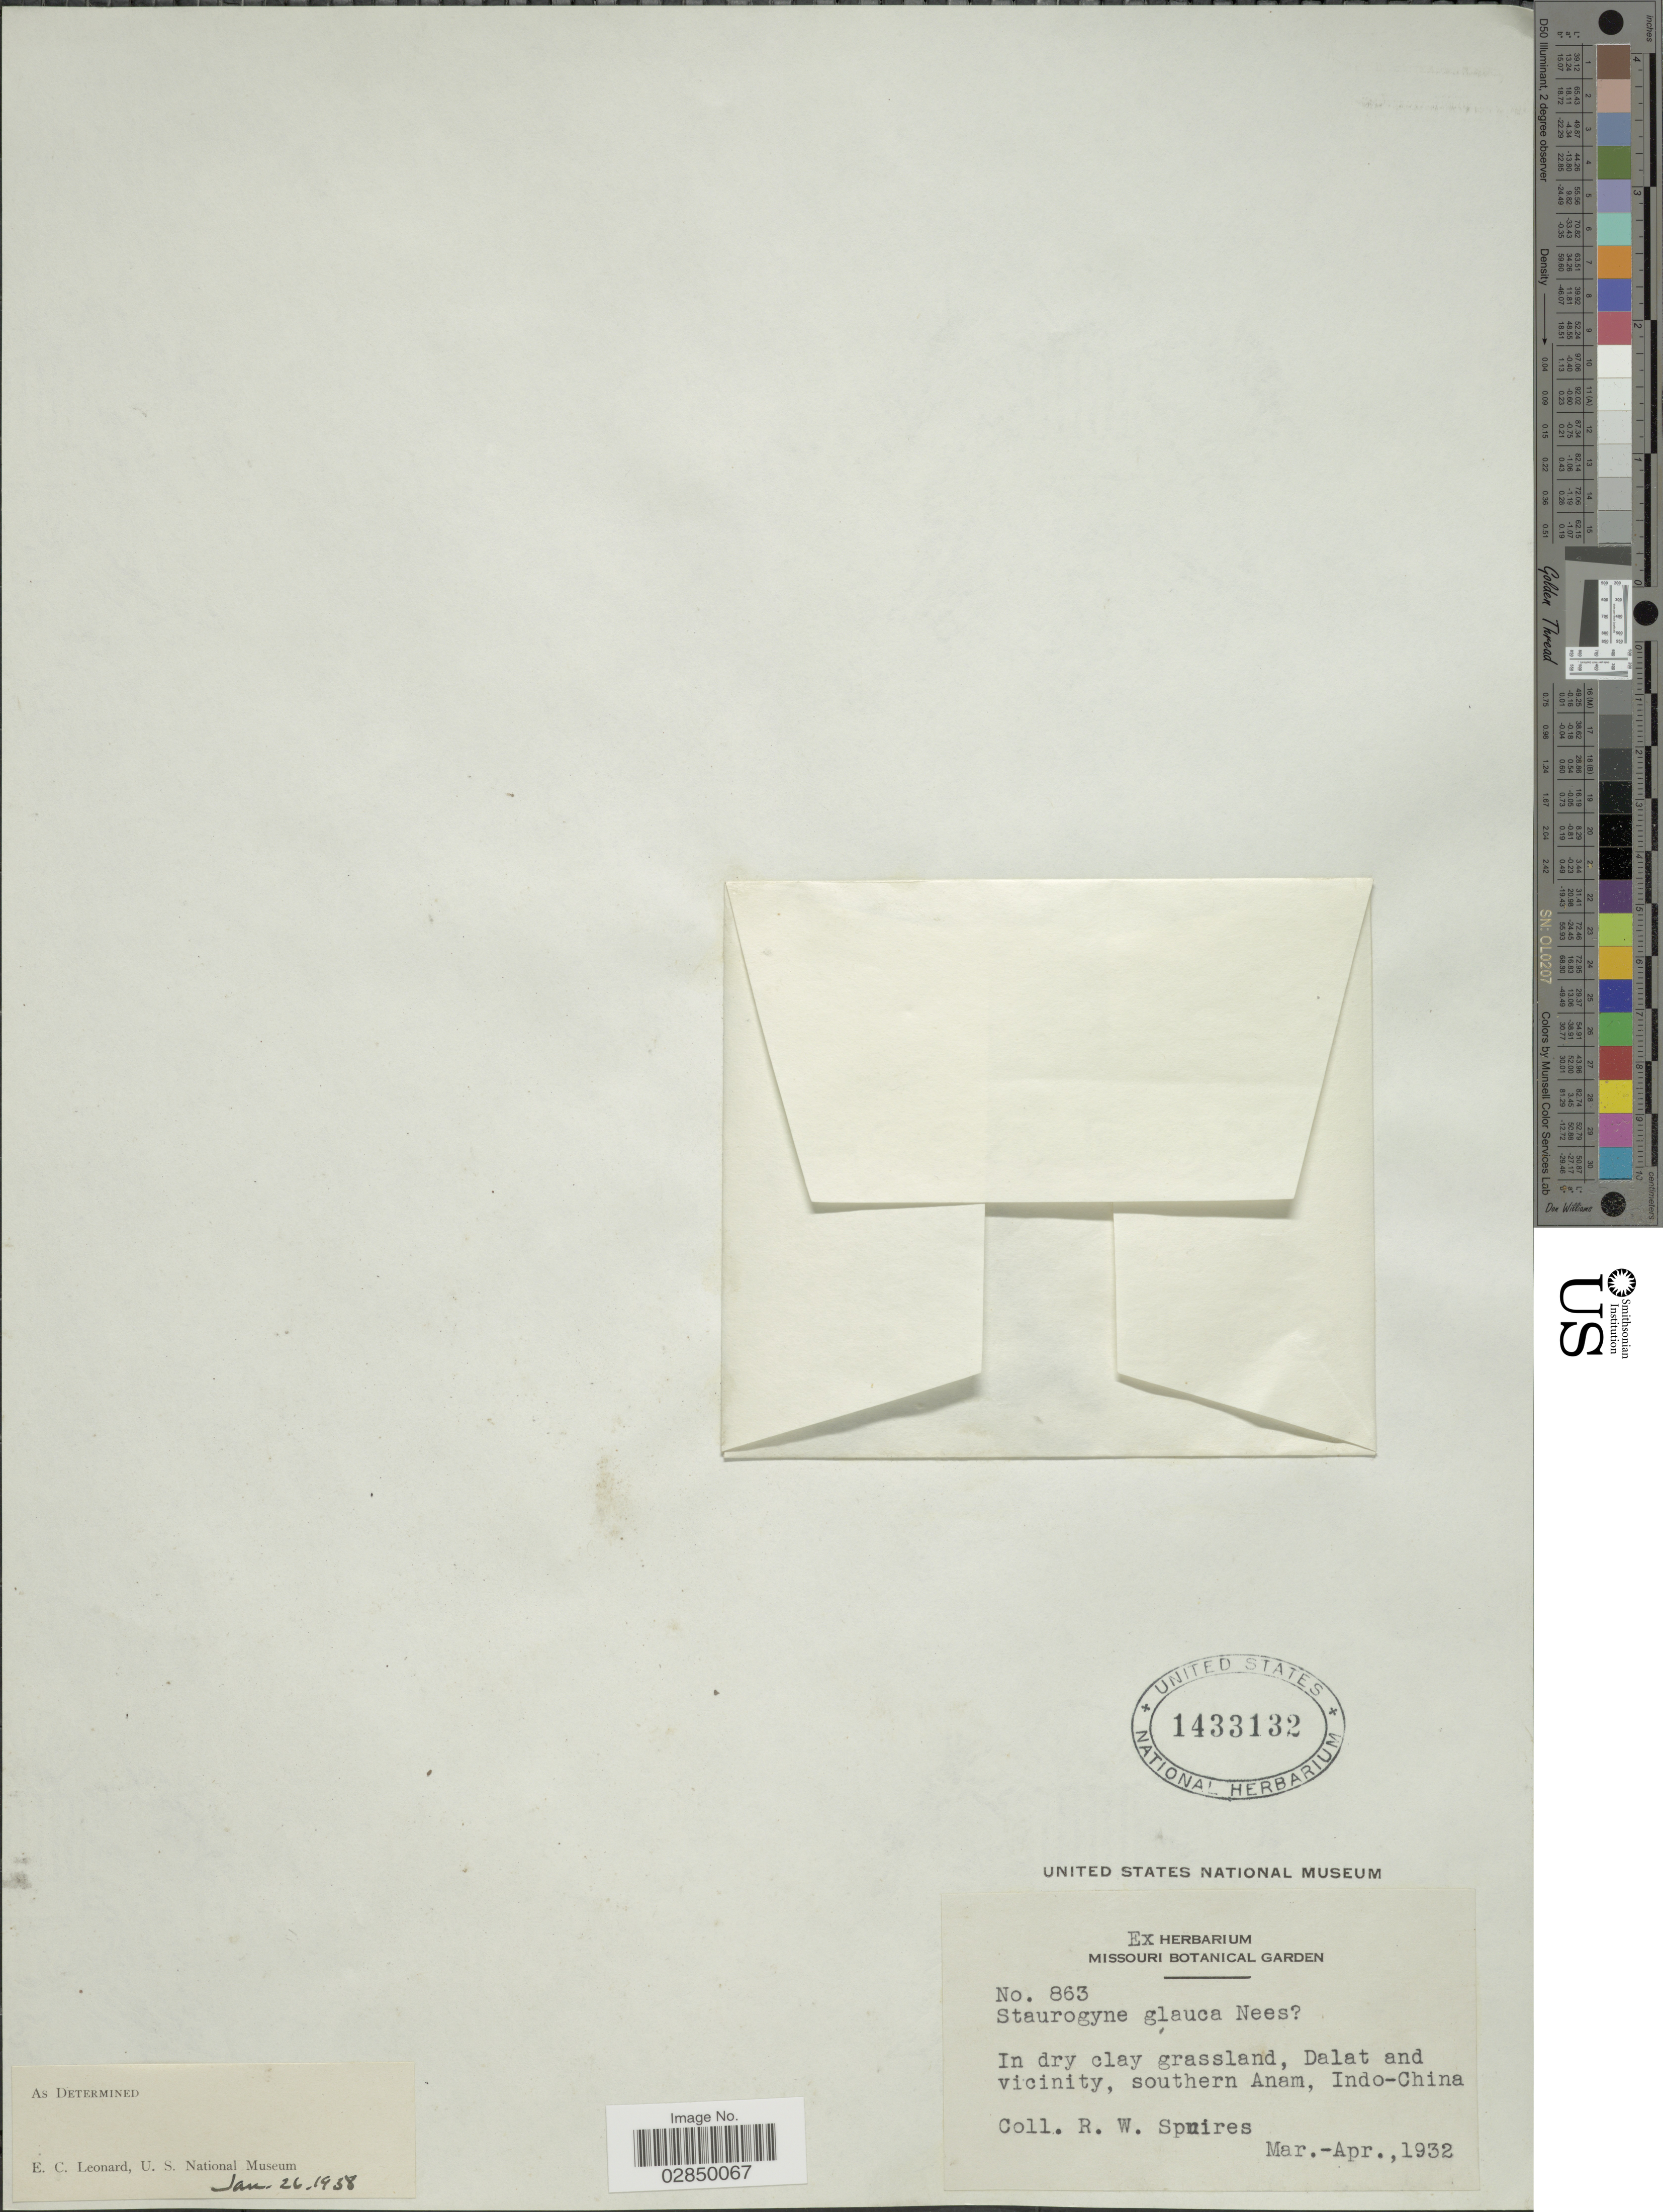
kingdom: Plantae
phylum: Tracheophyta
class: Magnoliopsida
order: Lamiales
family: Acanthaceae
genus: Staurogyne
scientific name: Staurogyne glauca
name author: Kuntze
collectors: R. Squires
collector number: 863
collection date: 1932-03/1932-04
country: Vietnam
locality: Dalat and vicinity, southern Anam, Indo-China.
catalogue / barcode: US 1433132